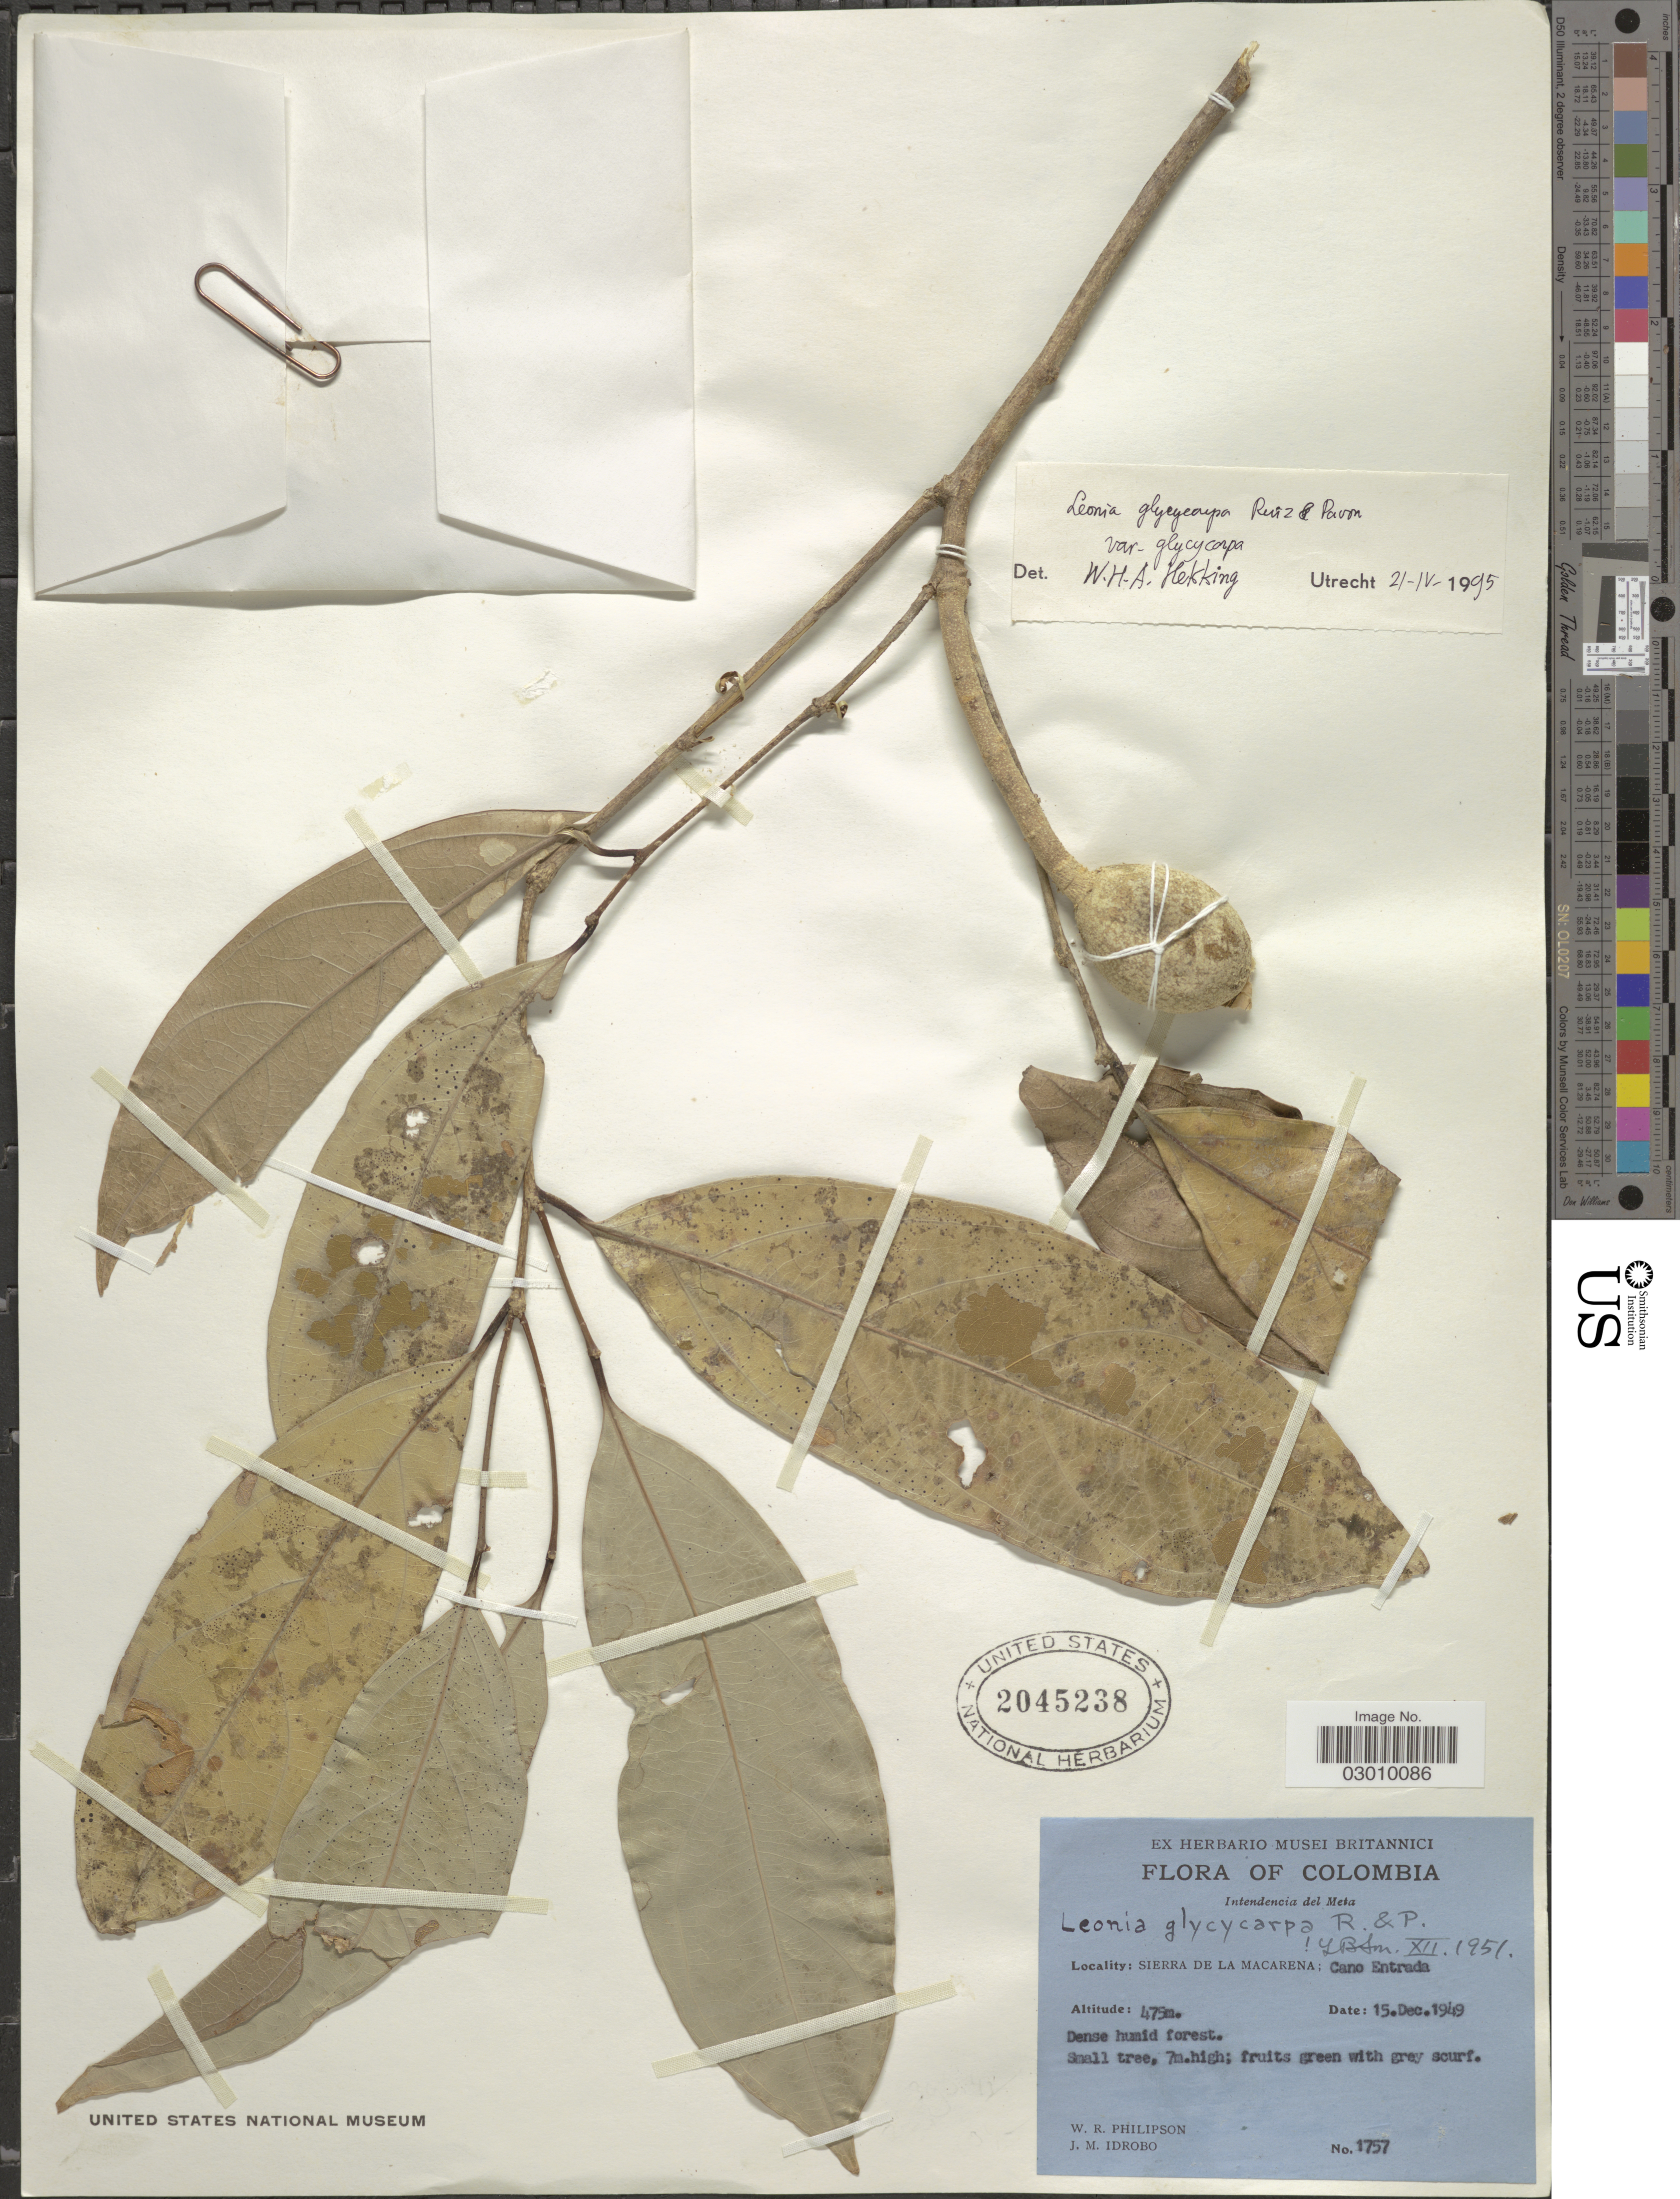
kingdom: Plantae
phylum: Tracheophyta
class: Magnoliopsida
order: Malpighiales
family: Violaceae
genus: Leonia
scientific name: Leonia glycycarpa var. glycycarpa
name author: Ruiz & Pav.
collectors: W. R. Philipson & J. M. Idrobo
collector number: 1757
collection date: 1949-12-15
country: Colombia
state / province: Meta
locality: Intendencia del Meta, Sierra De La Macarena: Cano Entrada.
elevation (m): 475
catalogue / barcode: US 2045238